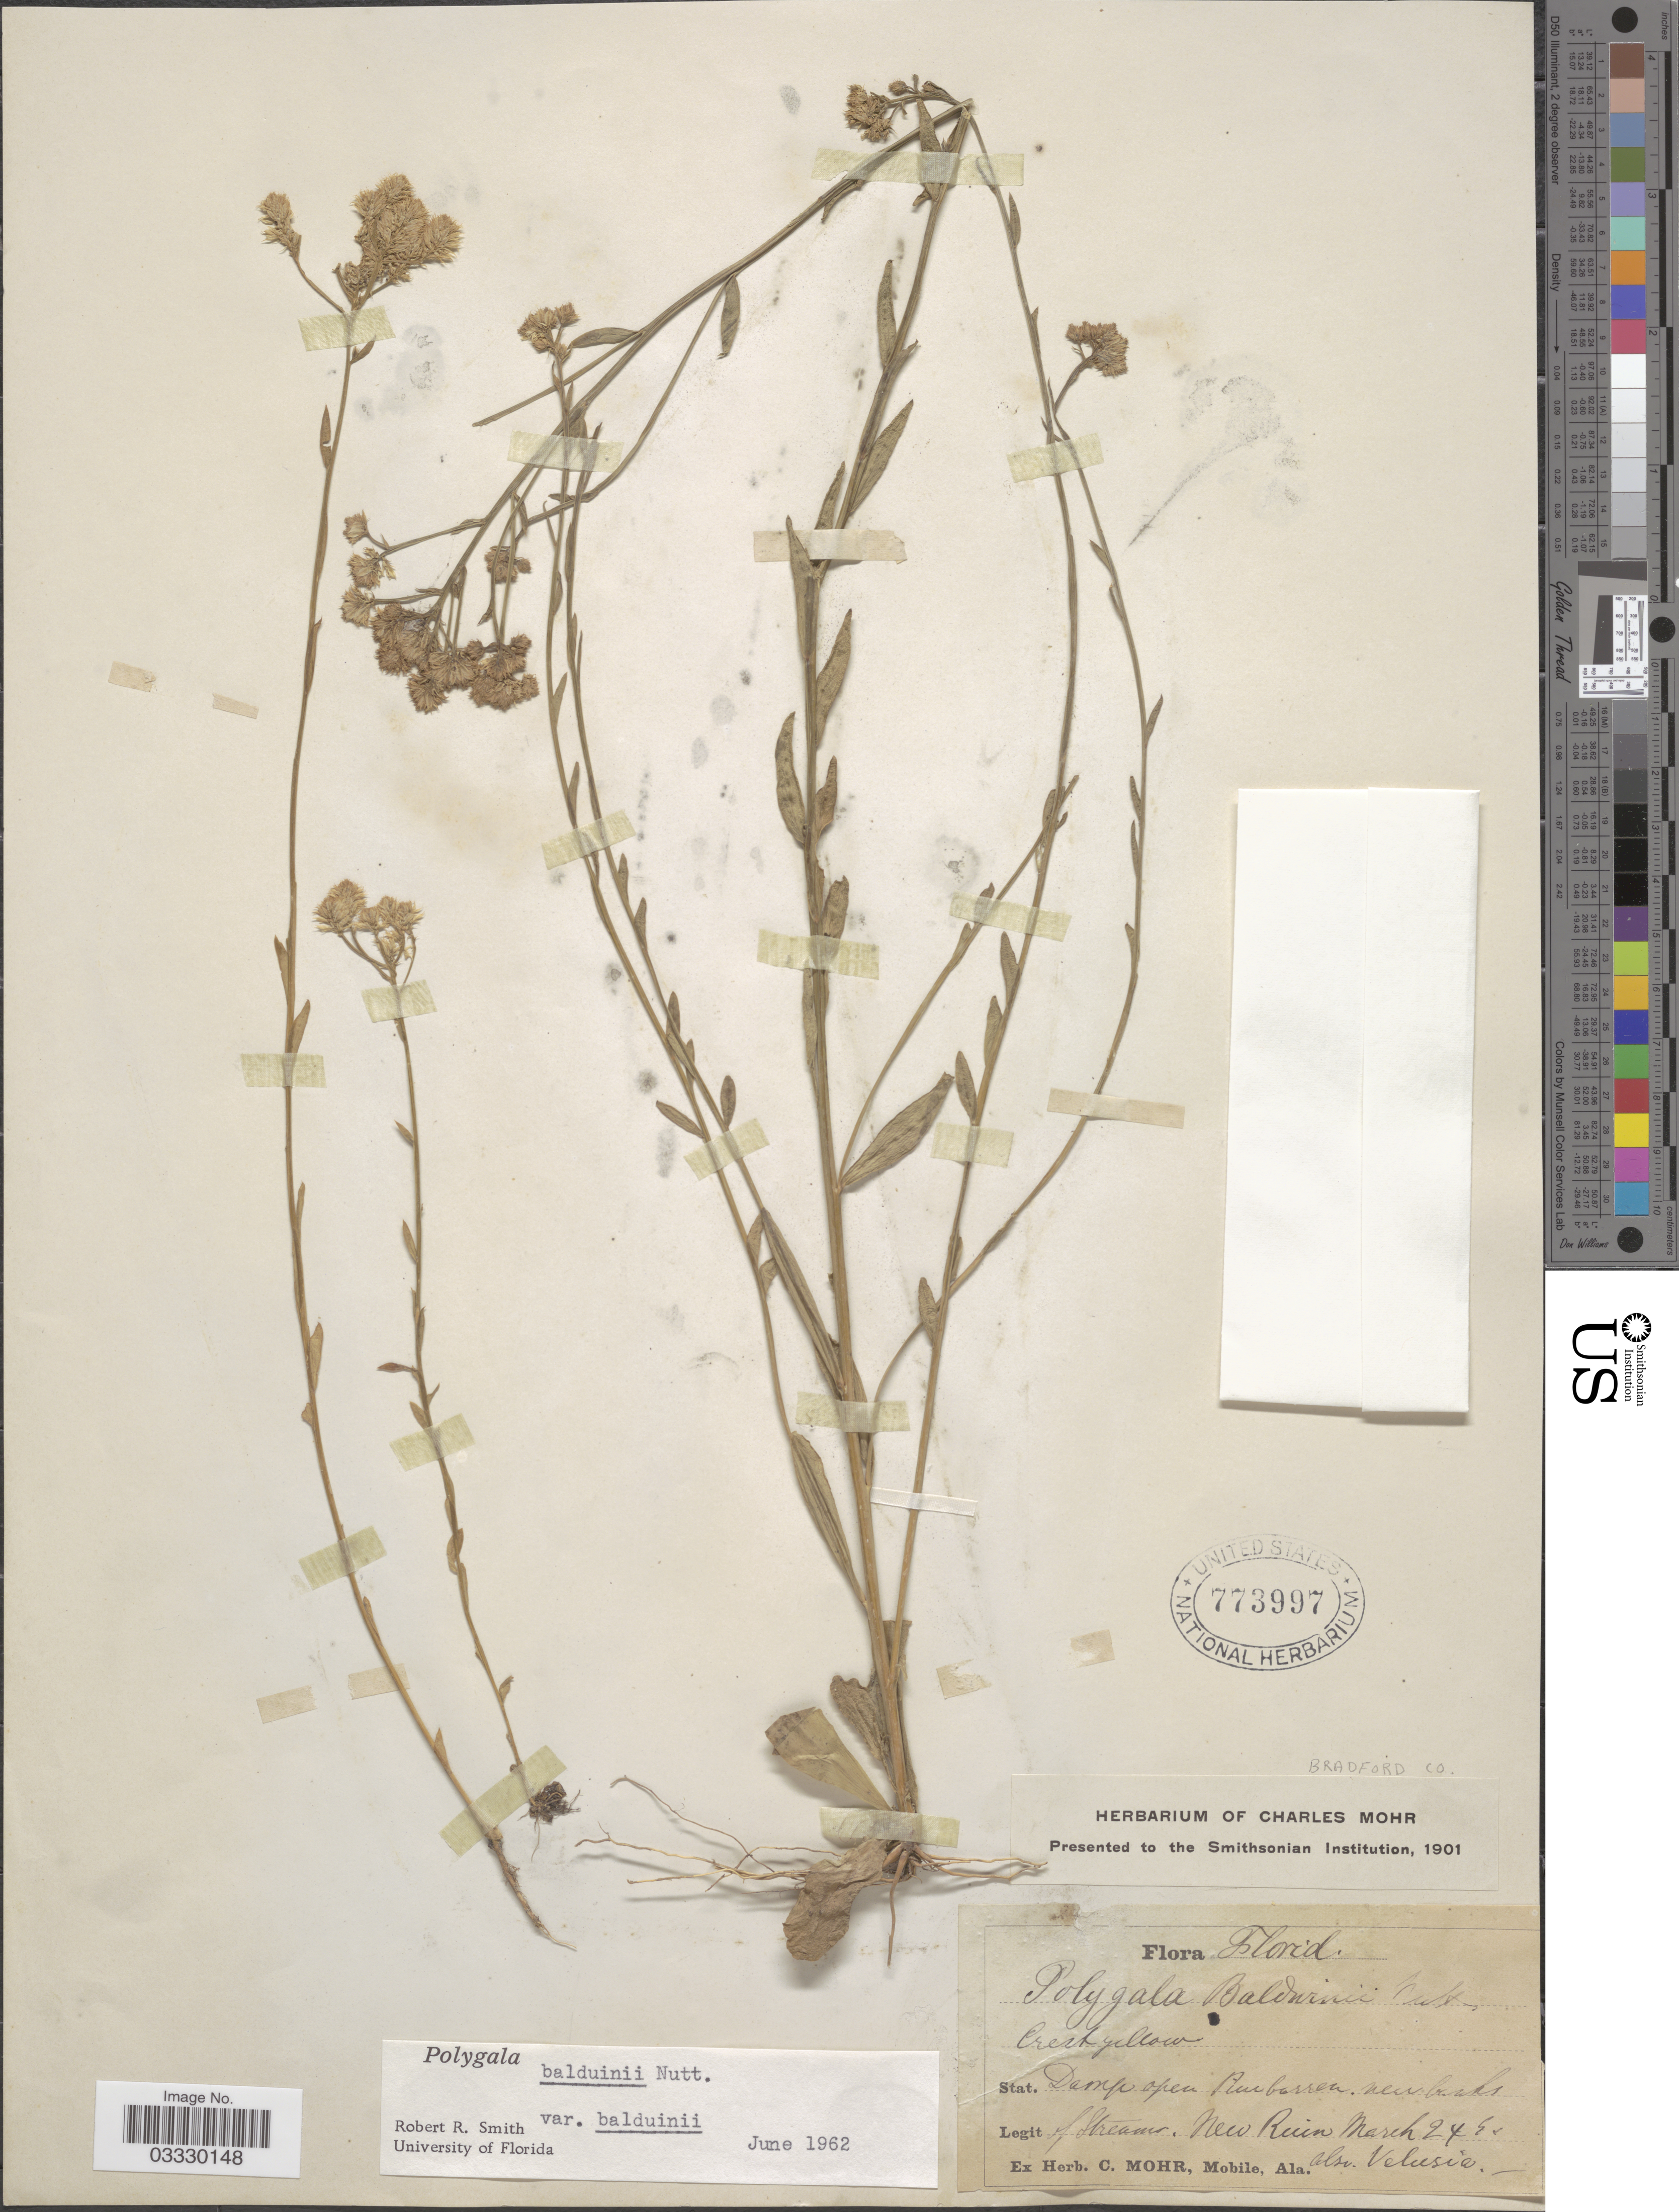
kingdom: Plantae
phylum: Tracheophyta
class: Magnoliopsida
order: Fabales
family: Polygalaceae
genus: Polygala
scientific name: Polygala balduinii var. balduinii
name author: Nutt.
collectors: ex herb. C. Mohr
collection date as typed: Transcribed d/m/y: 24/3/92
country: United States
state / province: Florida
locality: New Ruin. Also Velusia. Bradford Co.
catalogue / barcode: US 773997